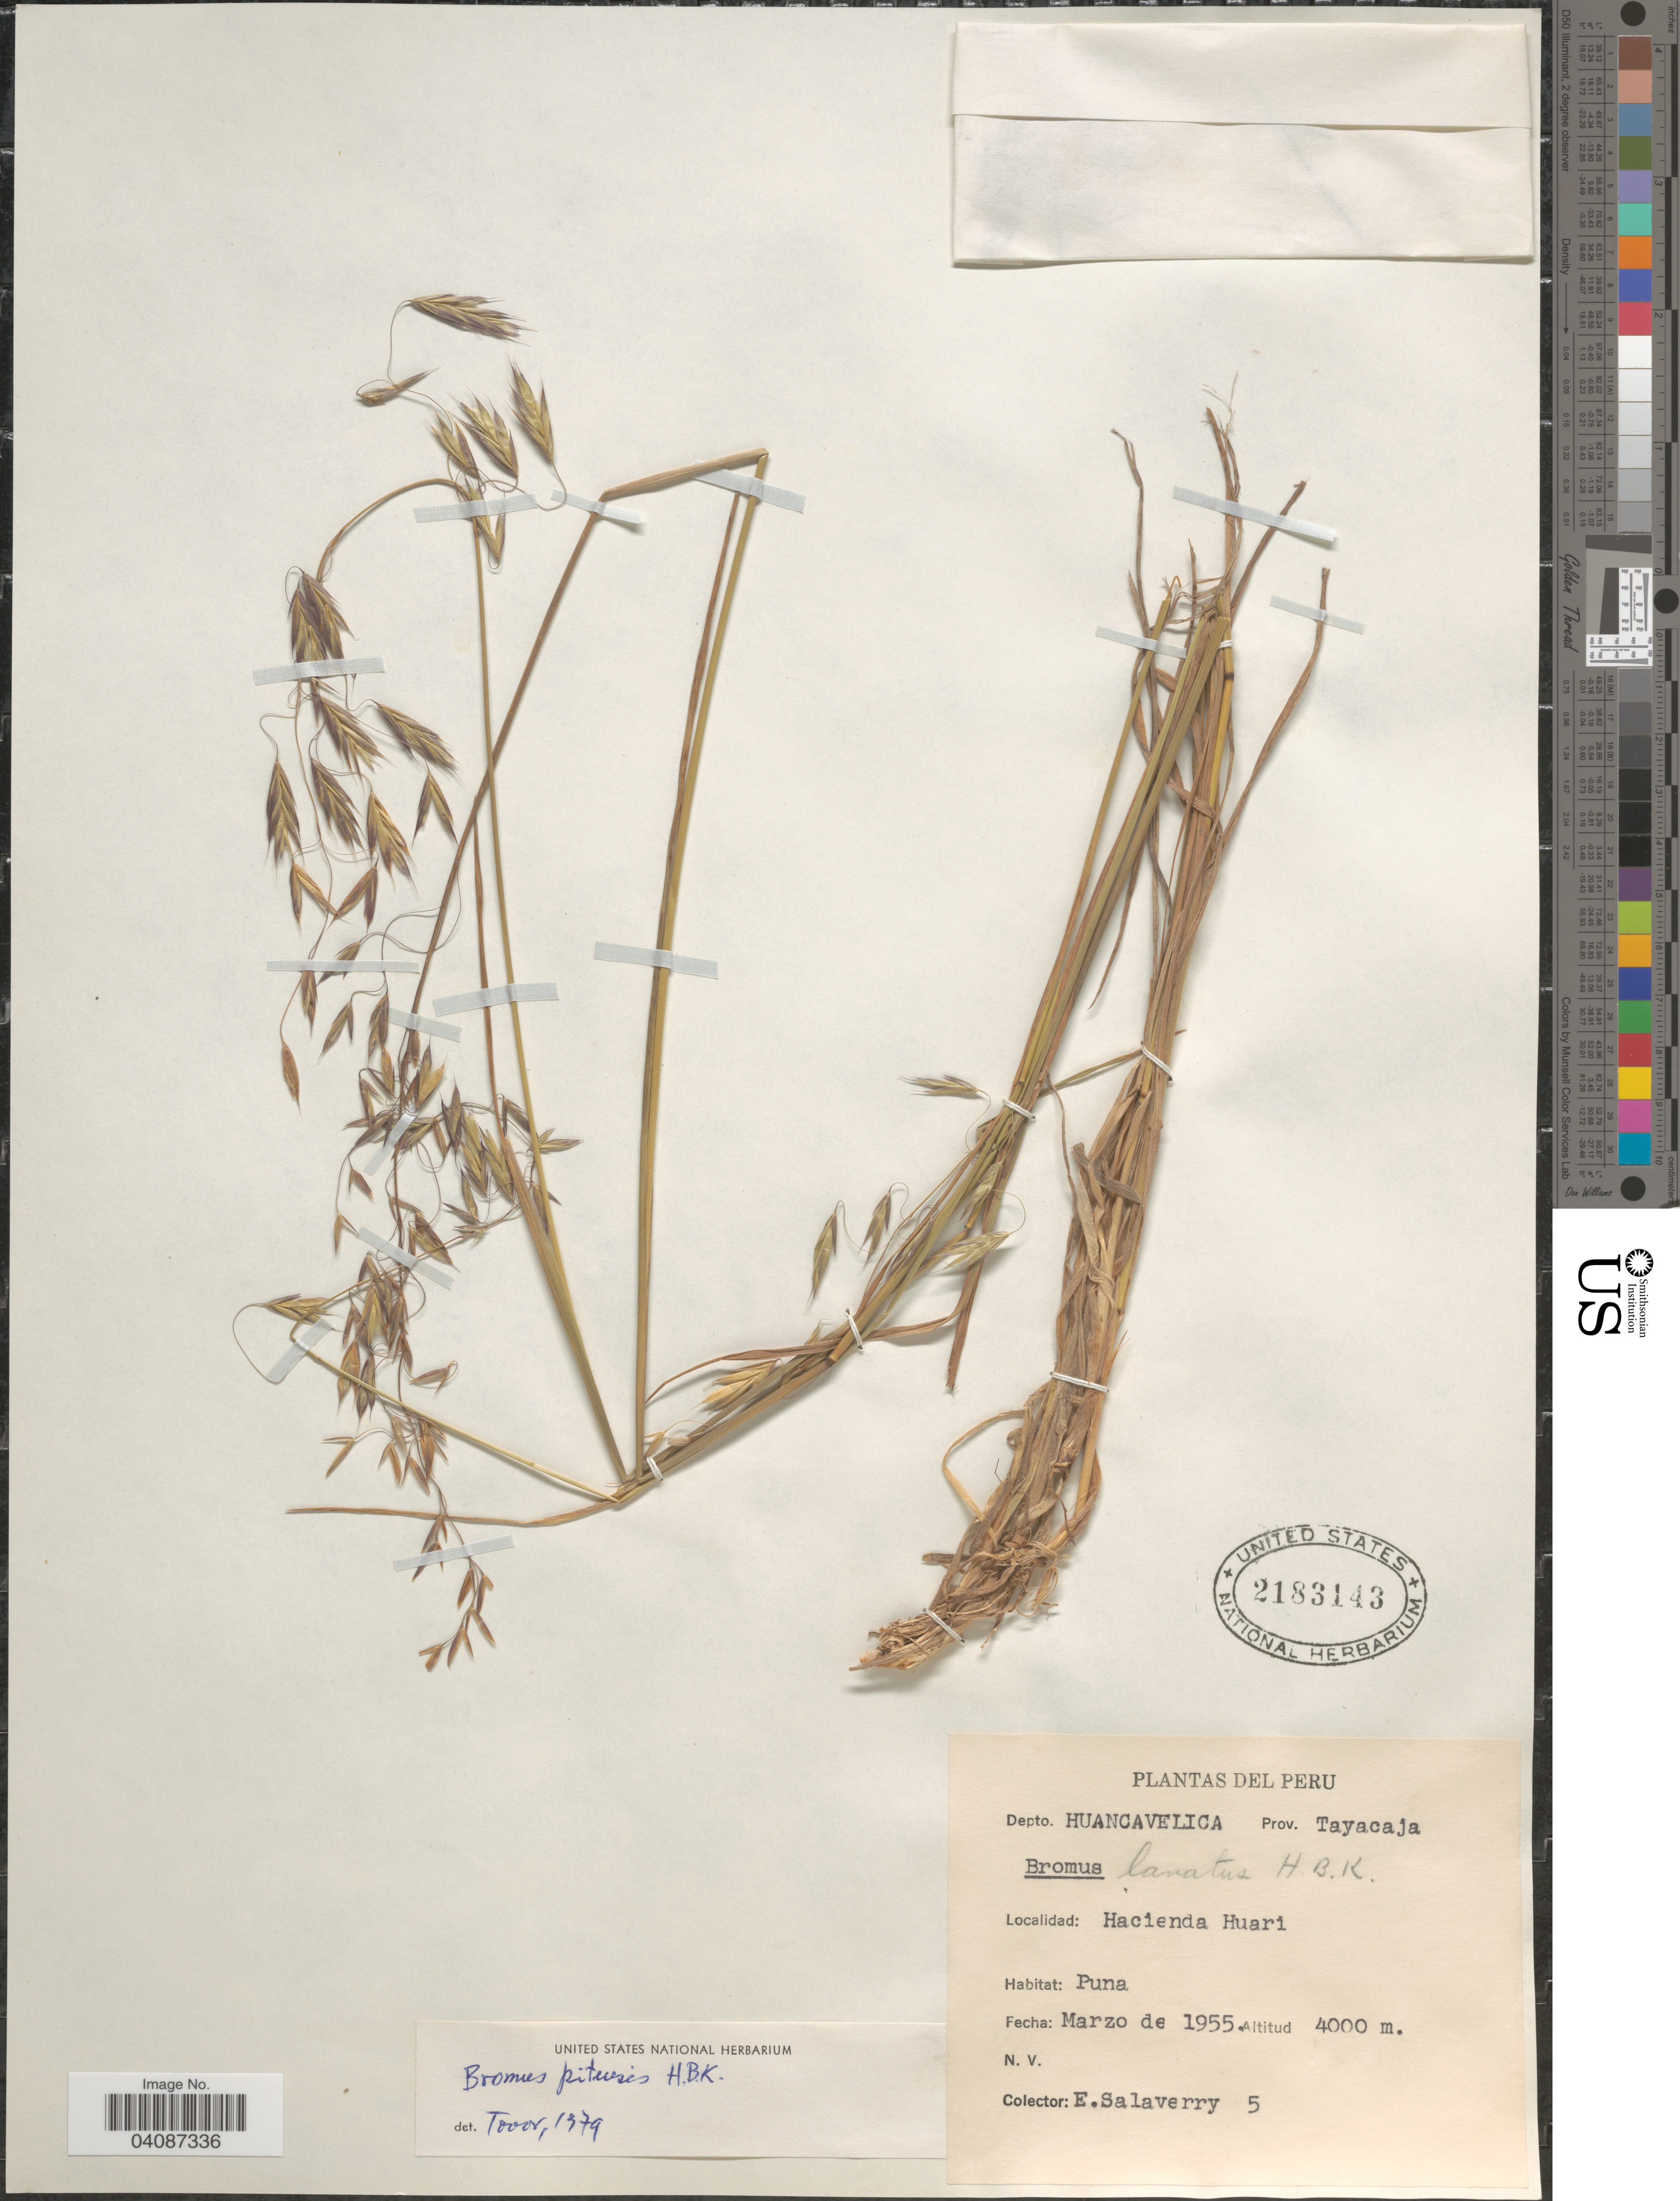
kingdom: Plantae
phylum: Tracheophyta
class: Liliopsida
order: Poales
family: Poaceae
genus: Bromus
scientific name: Bromus pitensis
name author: Kunth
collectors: E. Salaverry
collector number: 5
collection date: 1955-03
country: Peru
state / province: Huancavelica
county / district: Tayacaja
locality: Depto. Huancavelica. Prov. Tayacaja. Hacienda Huari. Puna.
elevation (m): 4000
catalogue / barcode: US 2183143